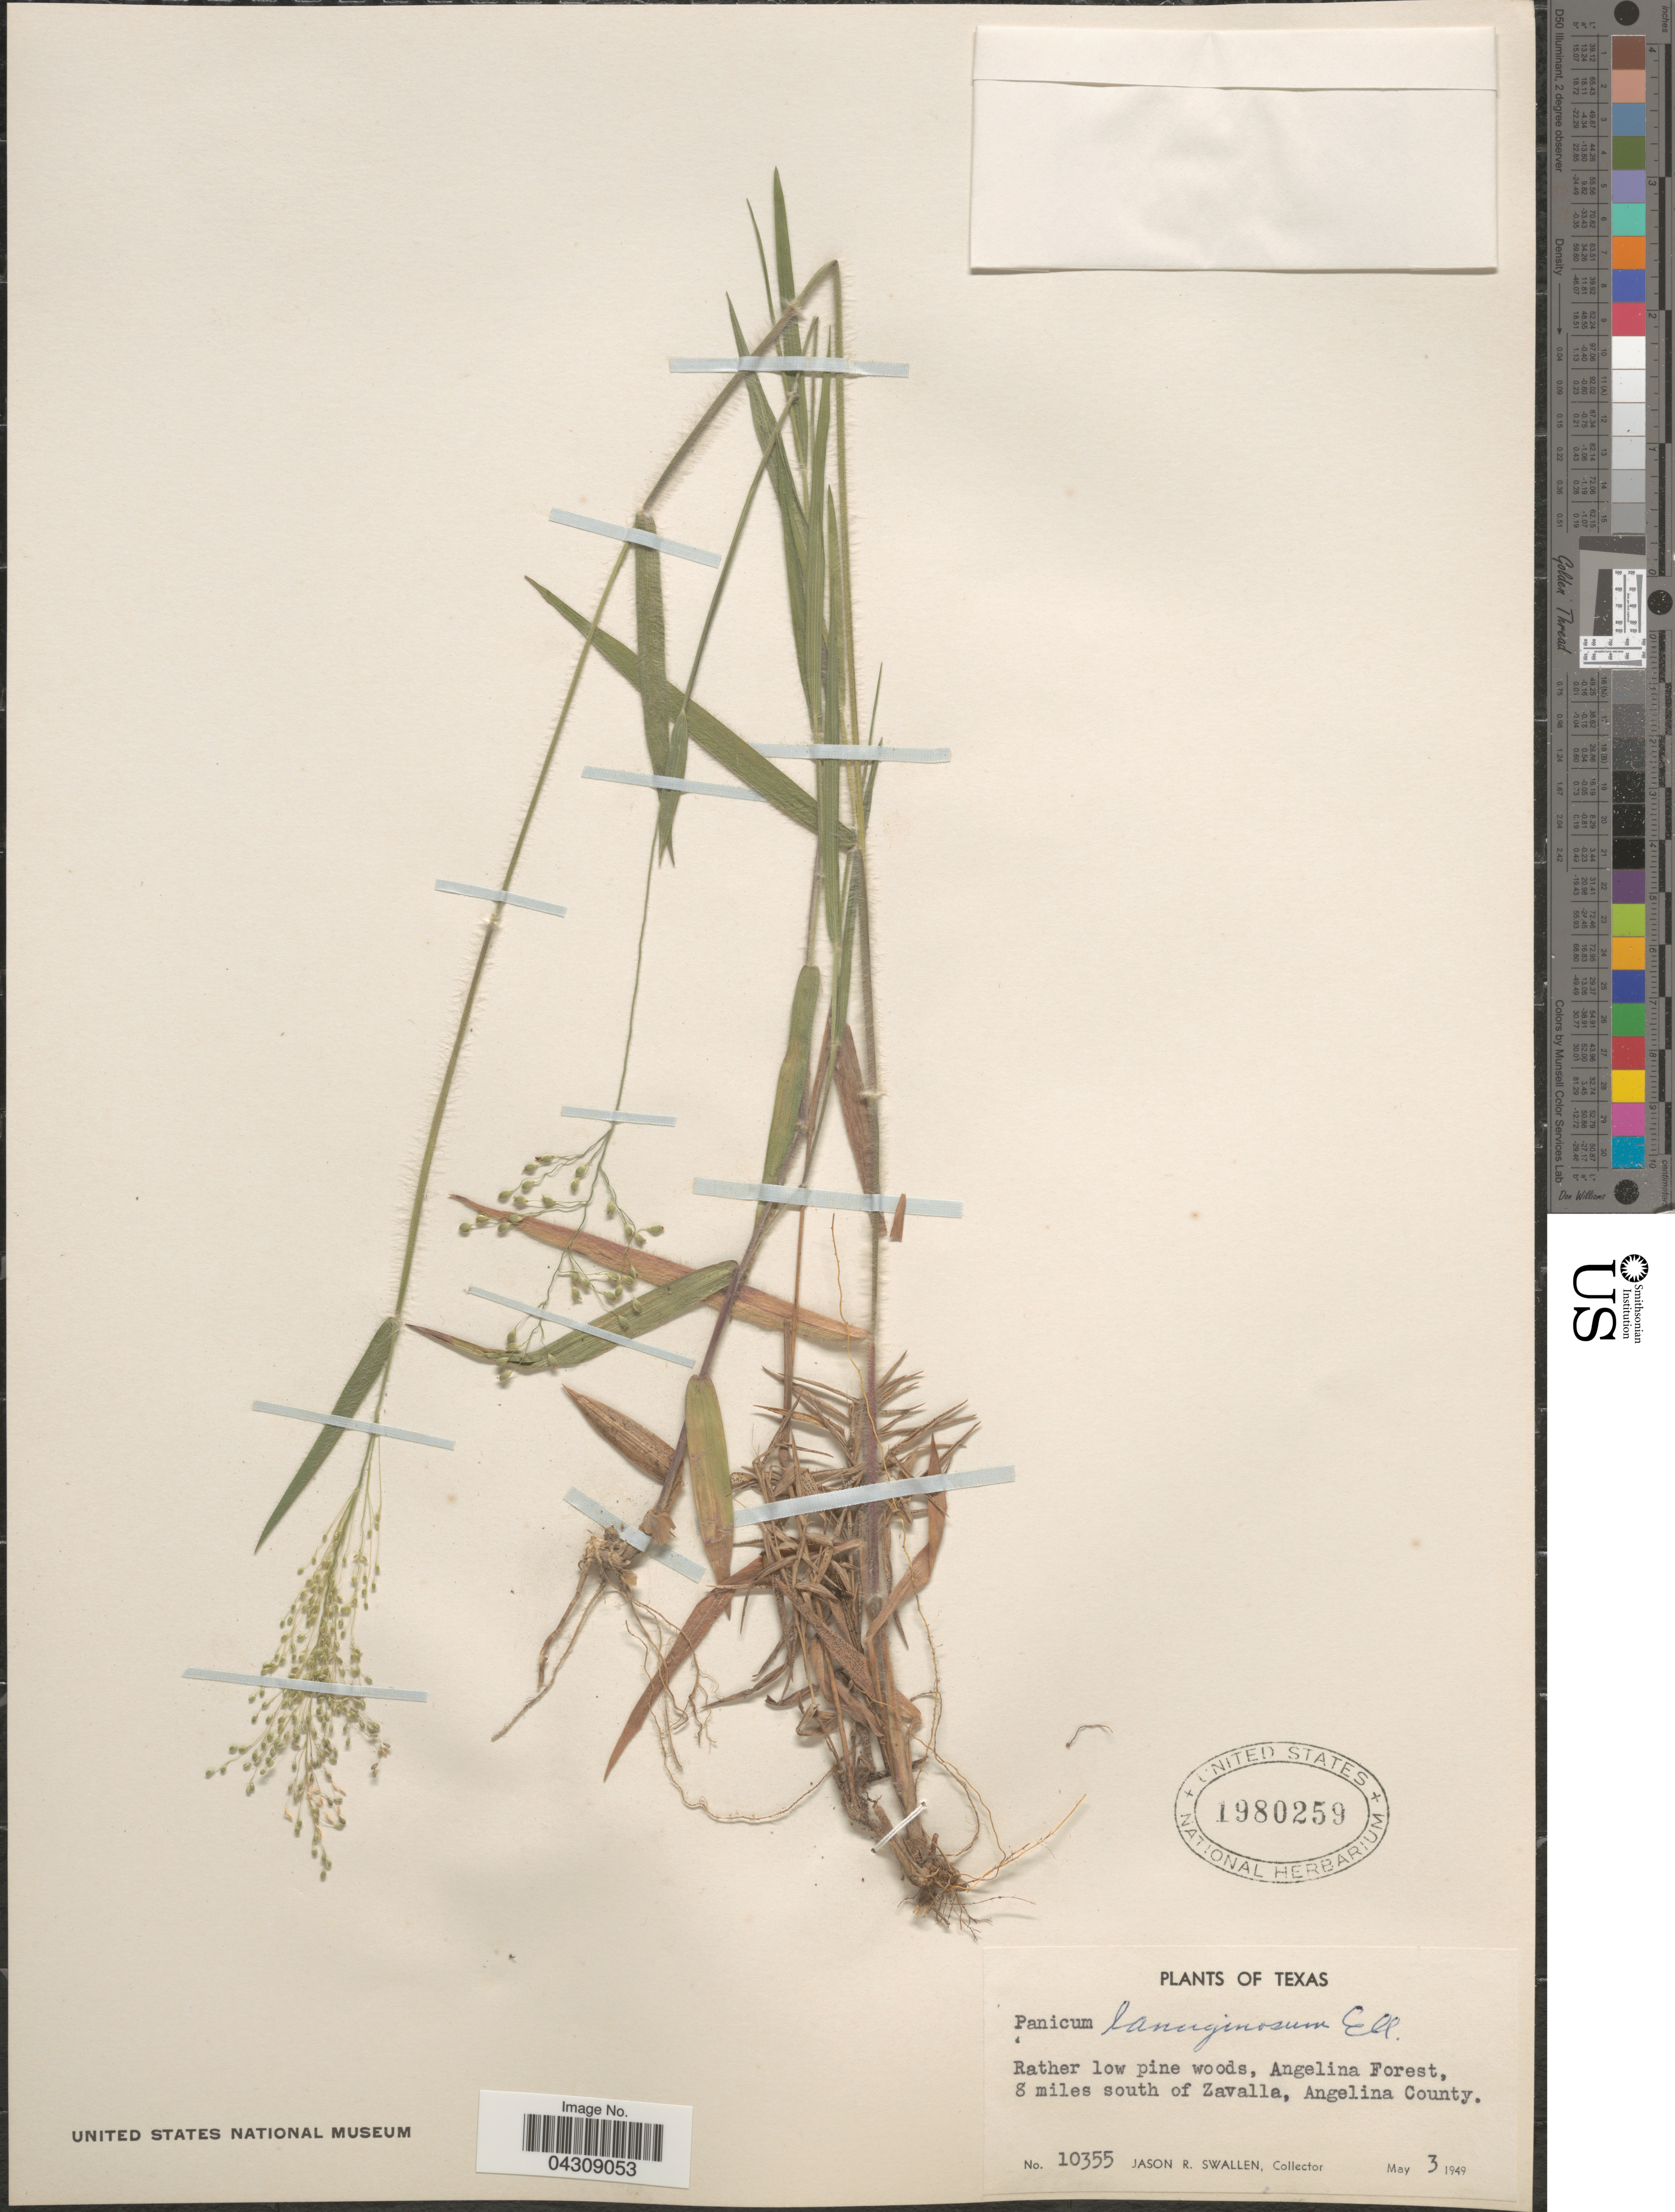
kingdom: Plantae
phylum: Tracheophyta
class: Liliopsida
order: Poales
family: Poaceae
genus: Dichanthelium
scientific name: Dichanthelium acuminatum var. acuminatum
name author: (Sw.) Gould & C.A. Clark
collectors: J. R. Swallen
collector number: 10355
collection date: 1949-05-03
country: United States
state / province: Texas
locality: Angelina Forest, 8 miles south of Zavalla, Angelina County.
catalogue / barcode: US 1980259